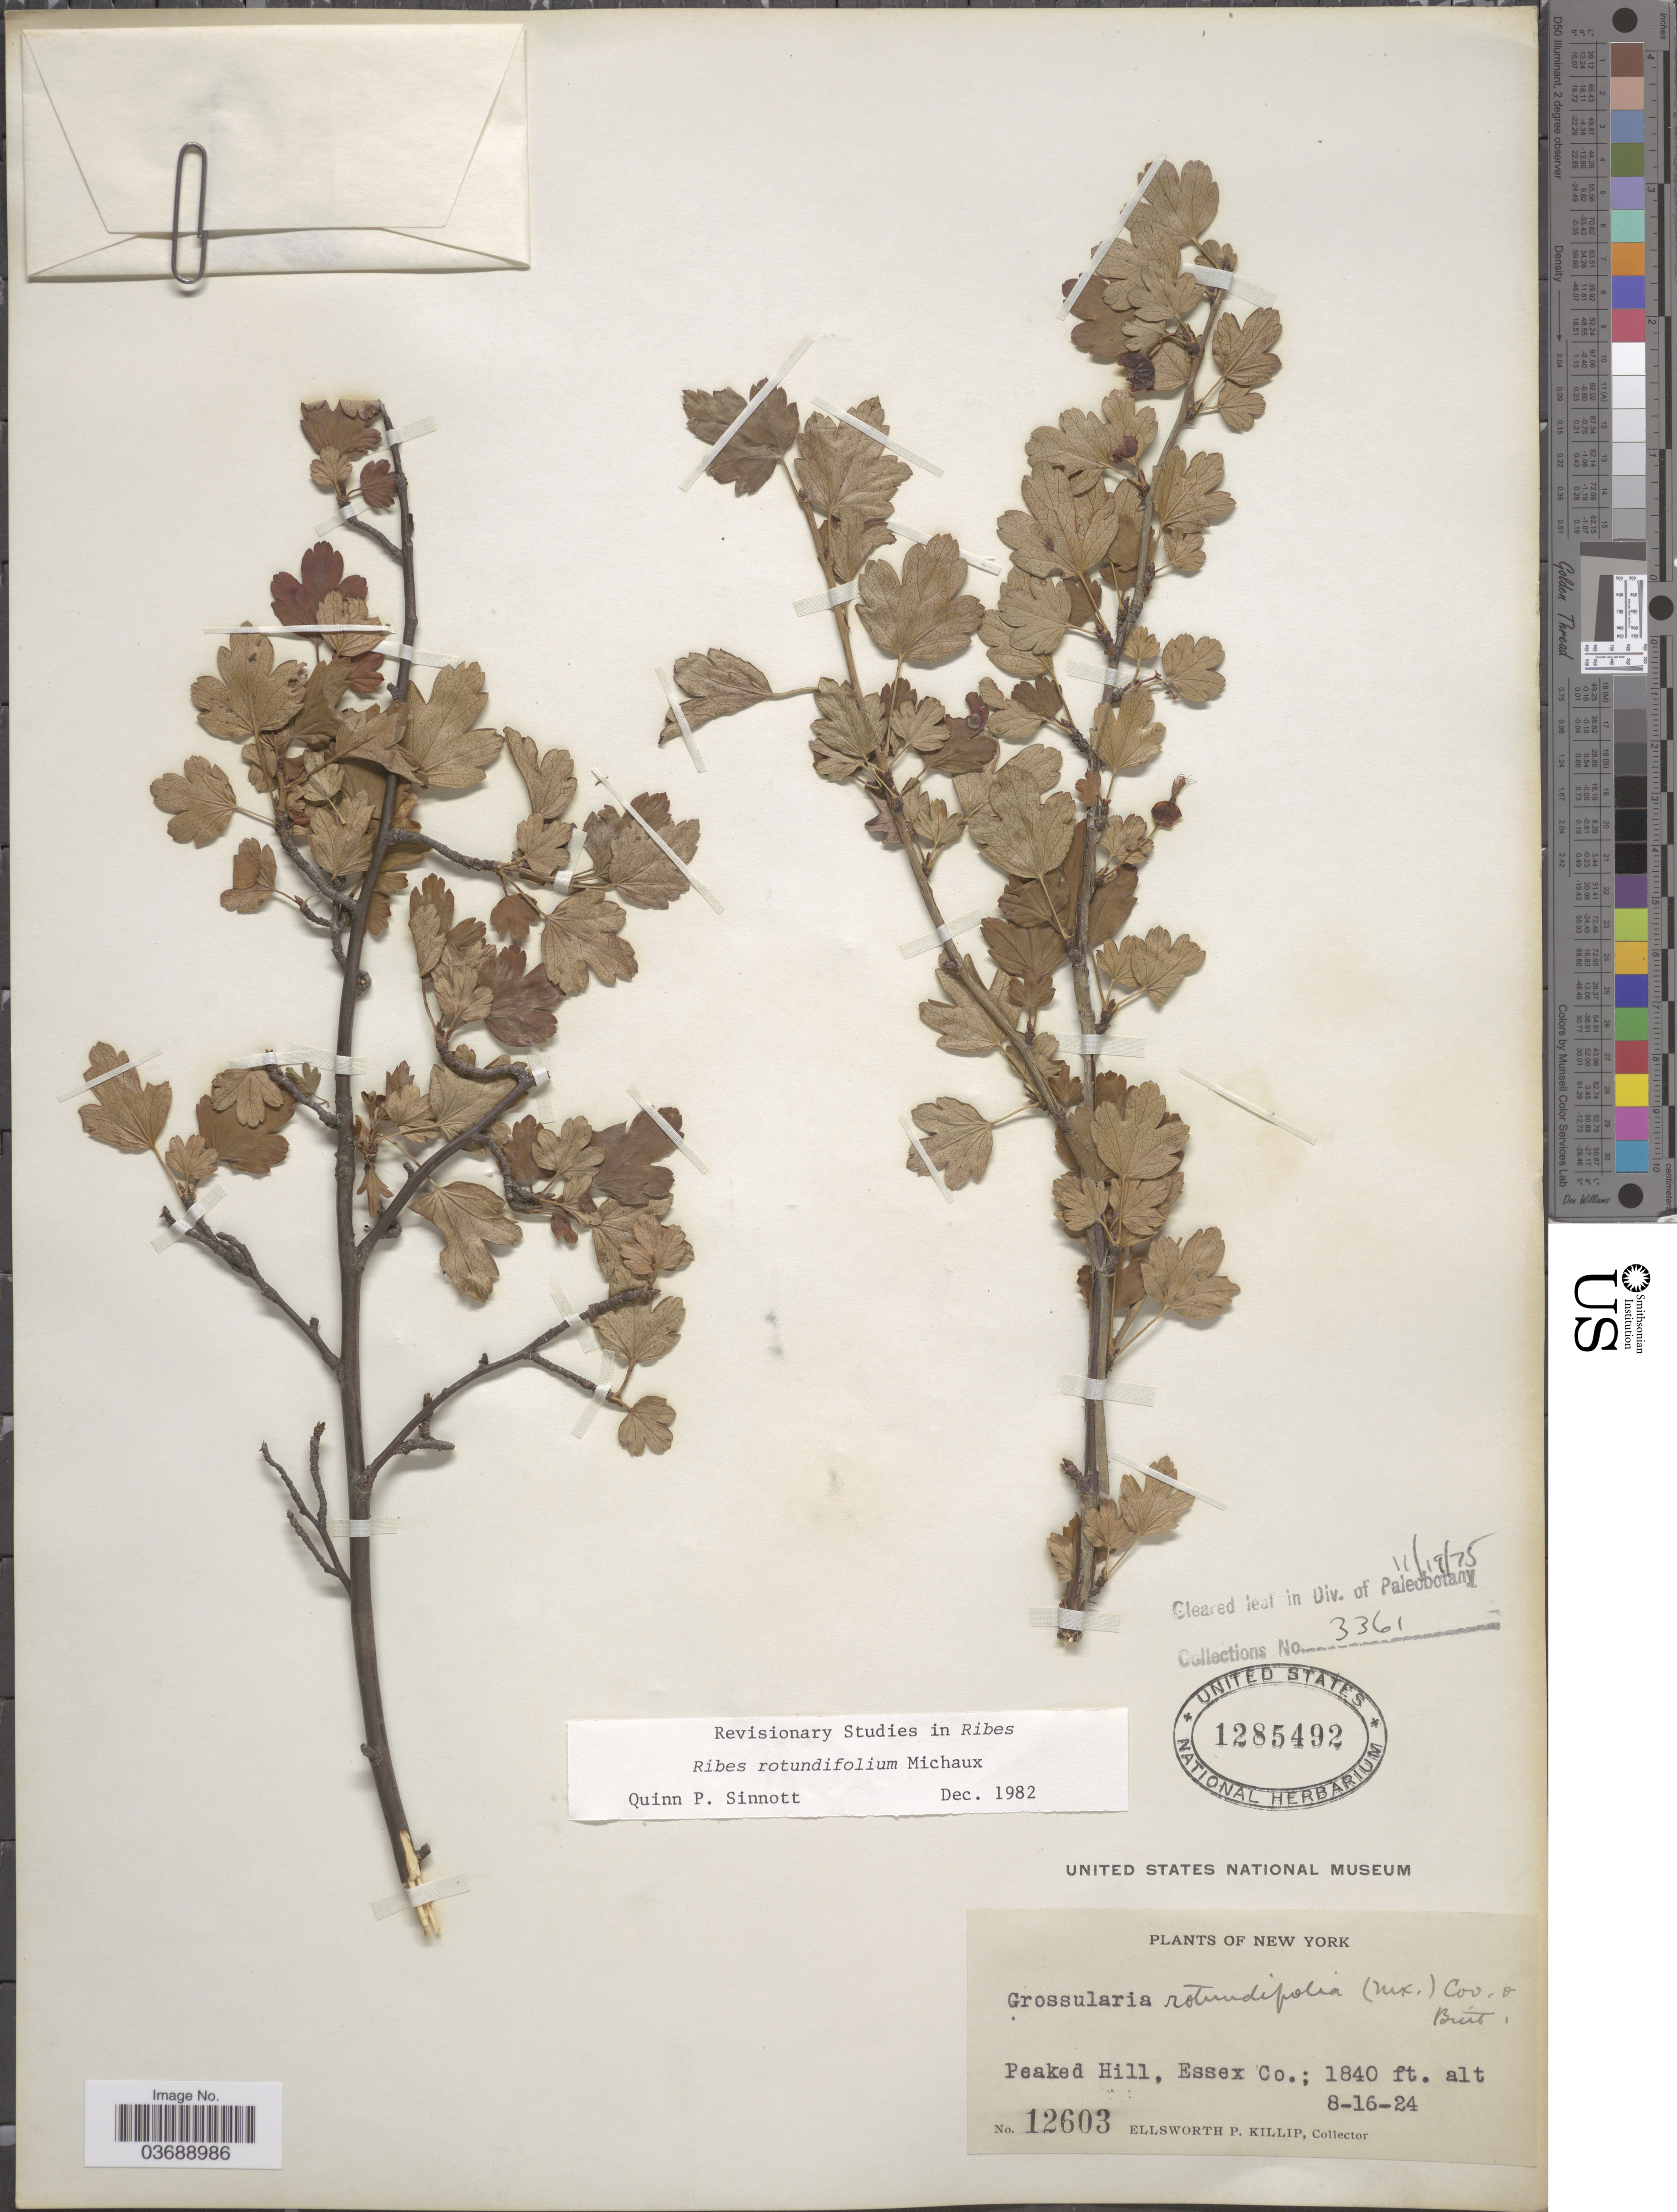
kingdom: Plantae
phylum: Tracheophyta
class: Magnoliopsida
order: Saxifragales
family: Grossulariaceae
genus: Ribes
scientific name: Ribes rotundifolium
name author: Michx.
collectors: E. P. Killip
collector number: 12603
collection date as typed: Transcribed d/m/y: 16/8/24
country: United States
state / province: New York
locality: Peaked Hill, Essex Co.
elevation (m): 561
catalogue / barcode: US 1285492